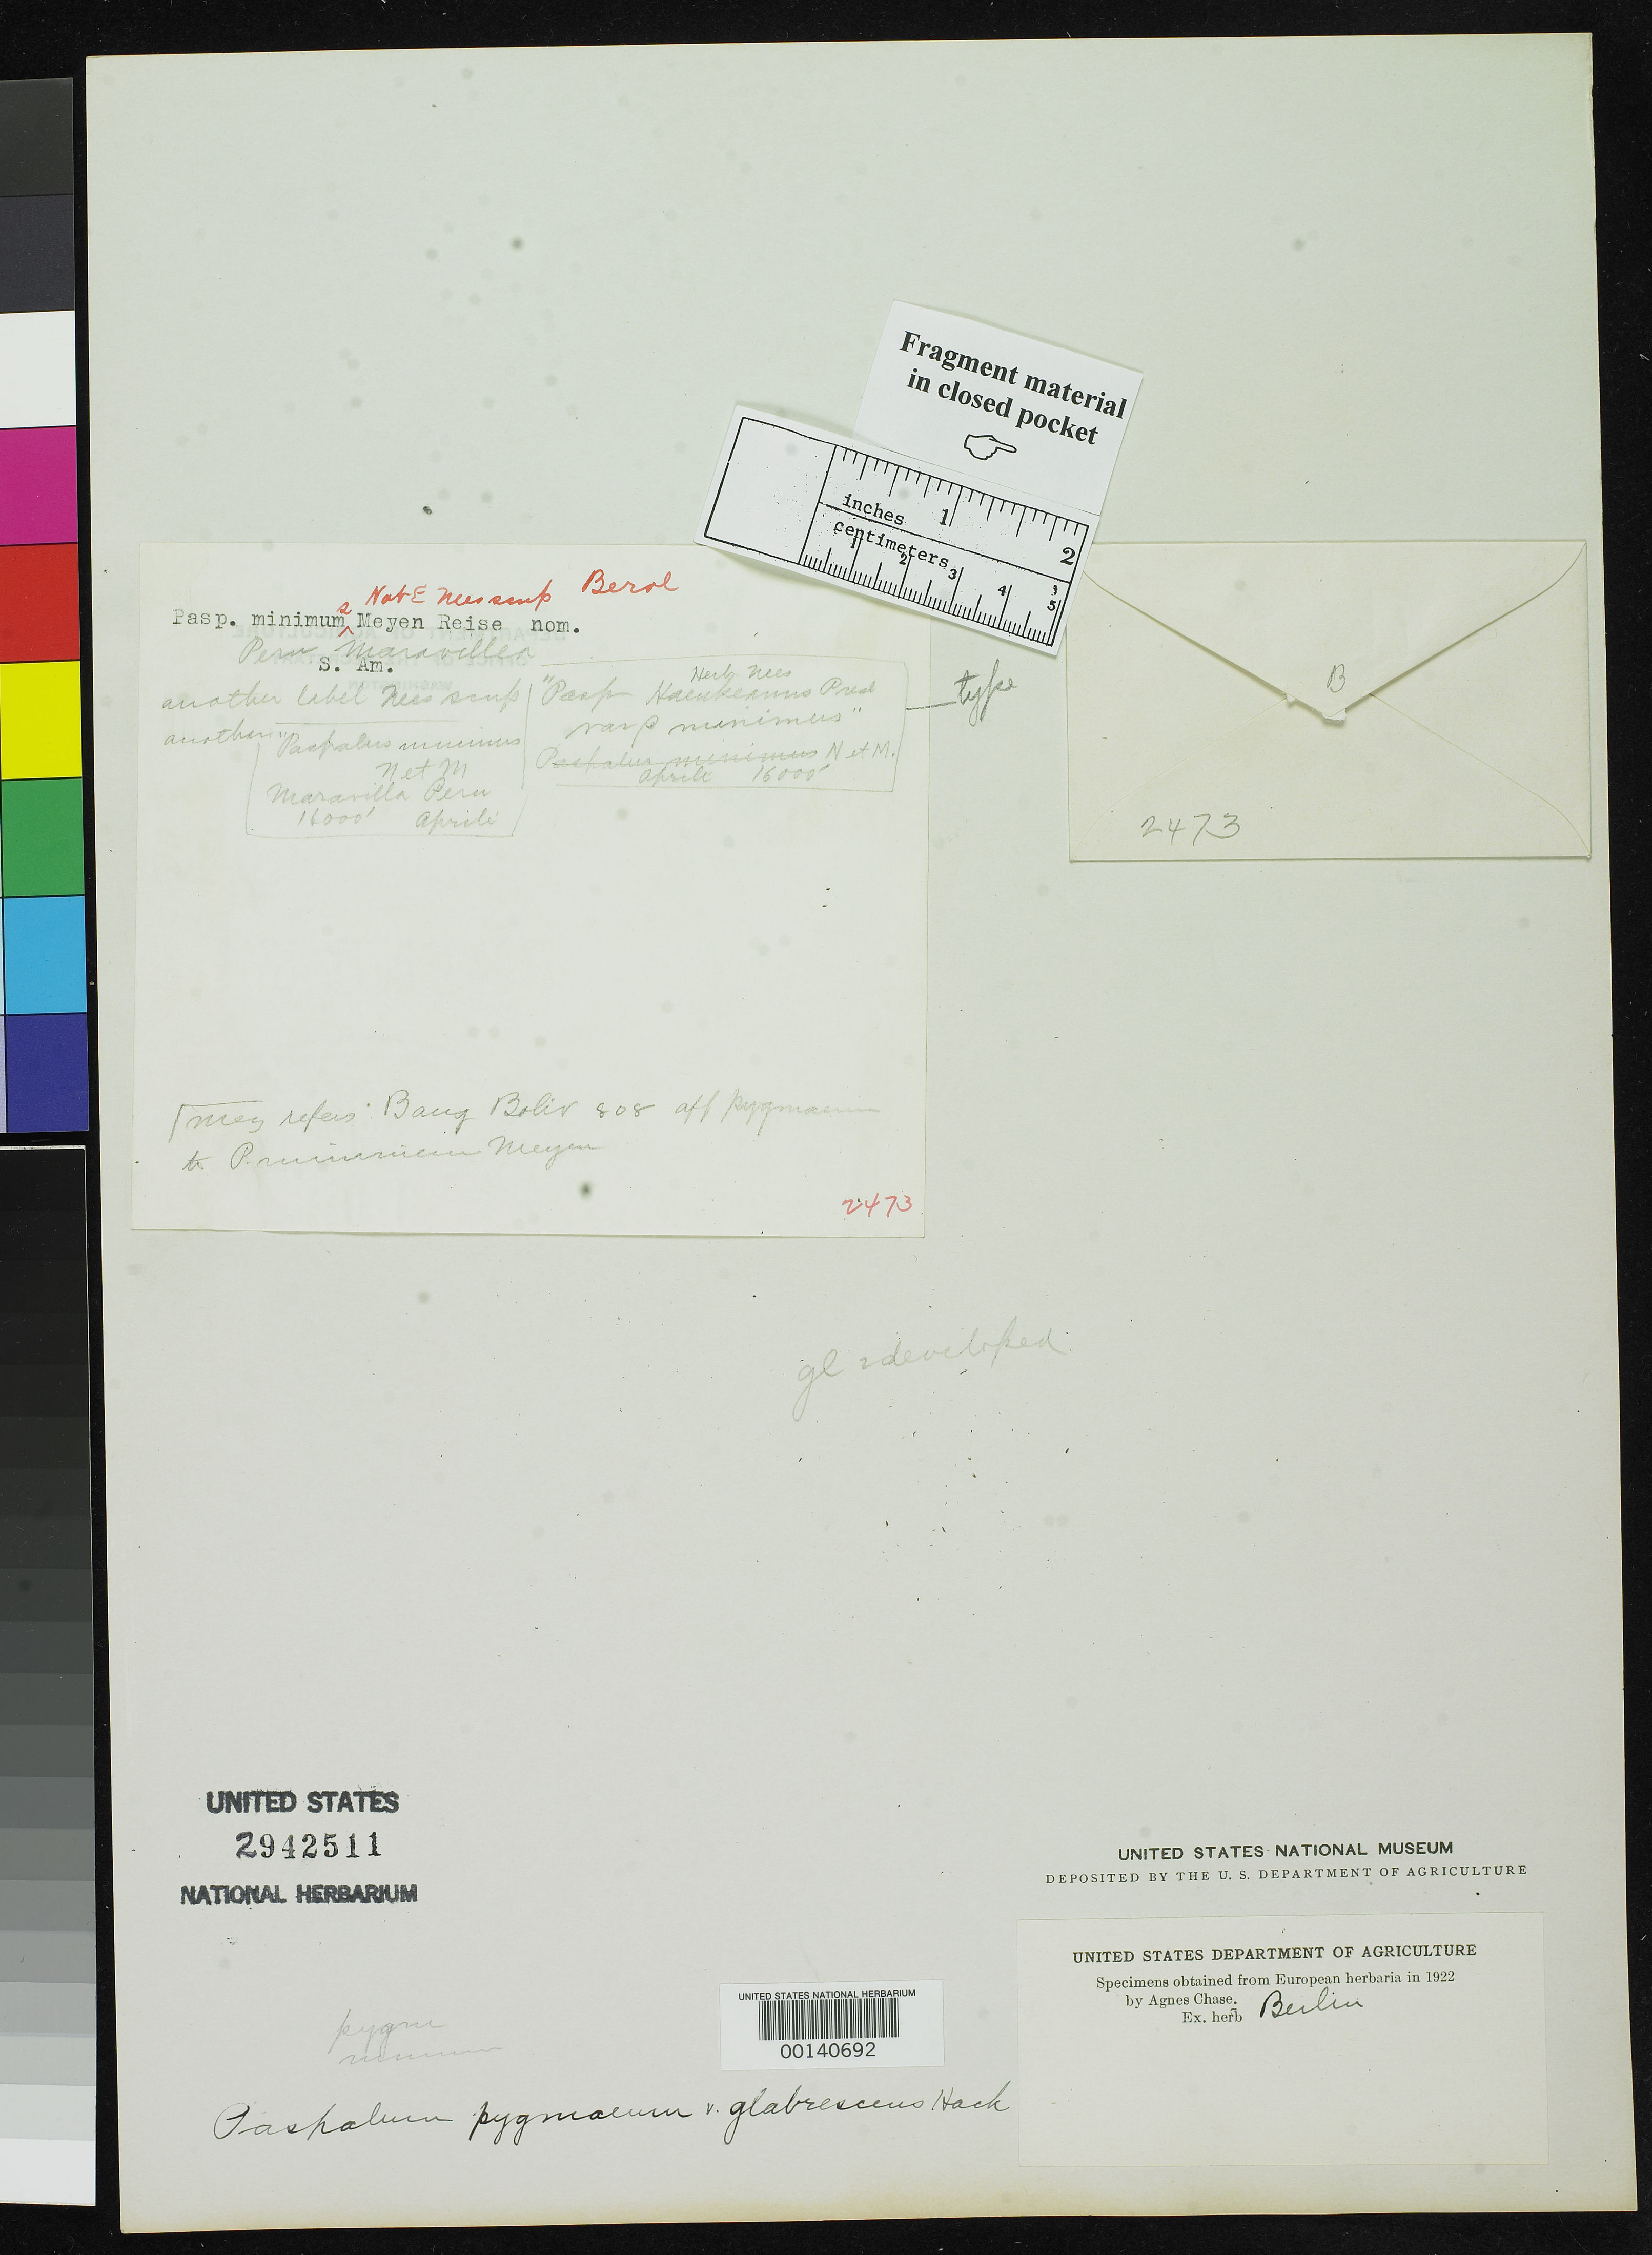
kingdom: Plantae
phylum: Tracheophyta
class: Liliopsida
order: Poales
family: Poaceae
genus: Paspalum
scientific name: Paspalum haenkeanum var. minimum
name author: Nees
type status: Type Fragment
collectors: F. J. F. Meyen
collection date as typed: Apr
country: Peru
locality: Maravillas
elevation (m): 4877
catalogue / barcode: US 2942511